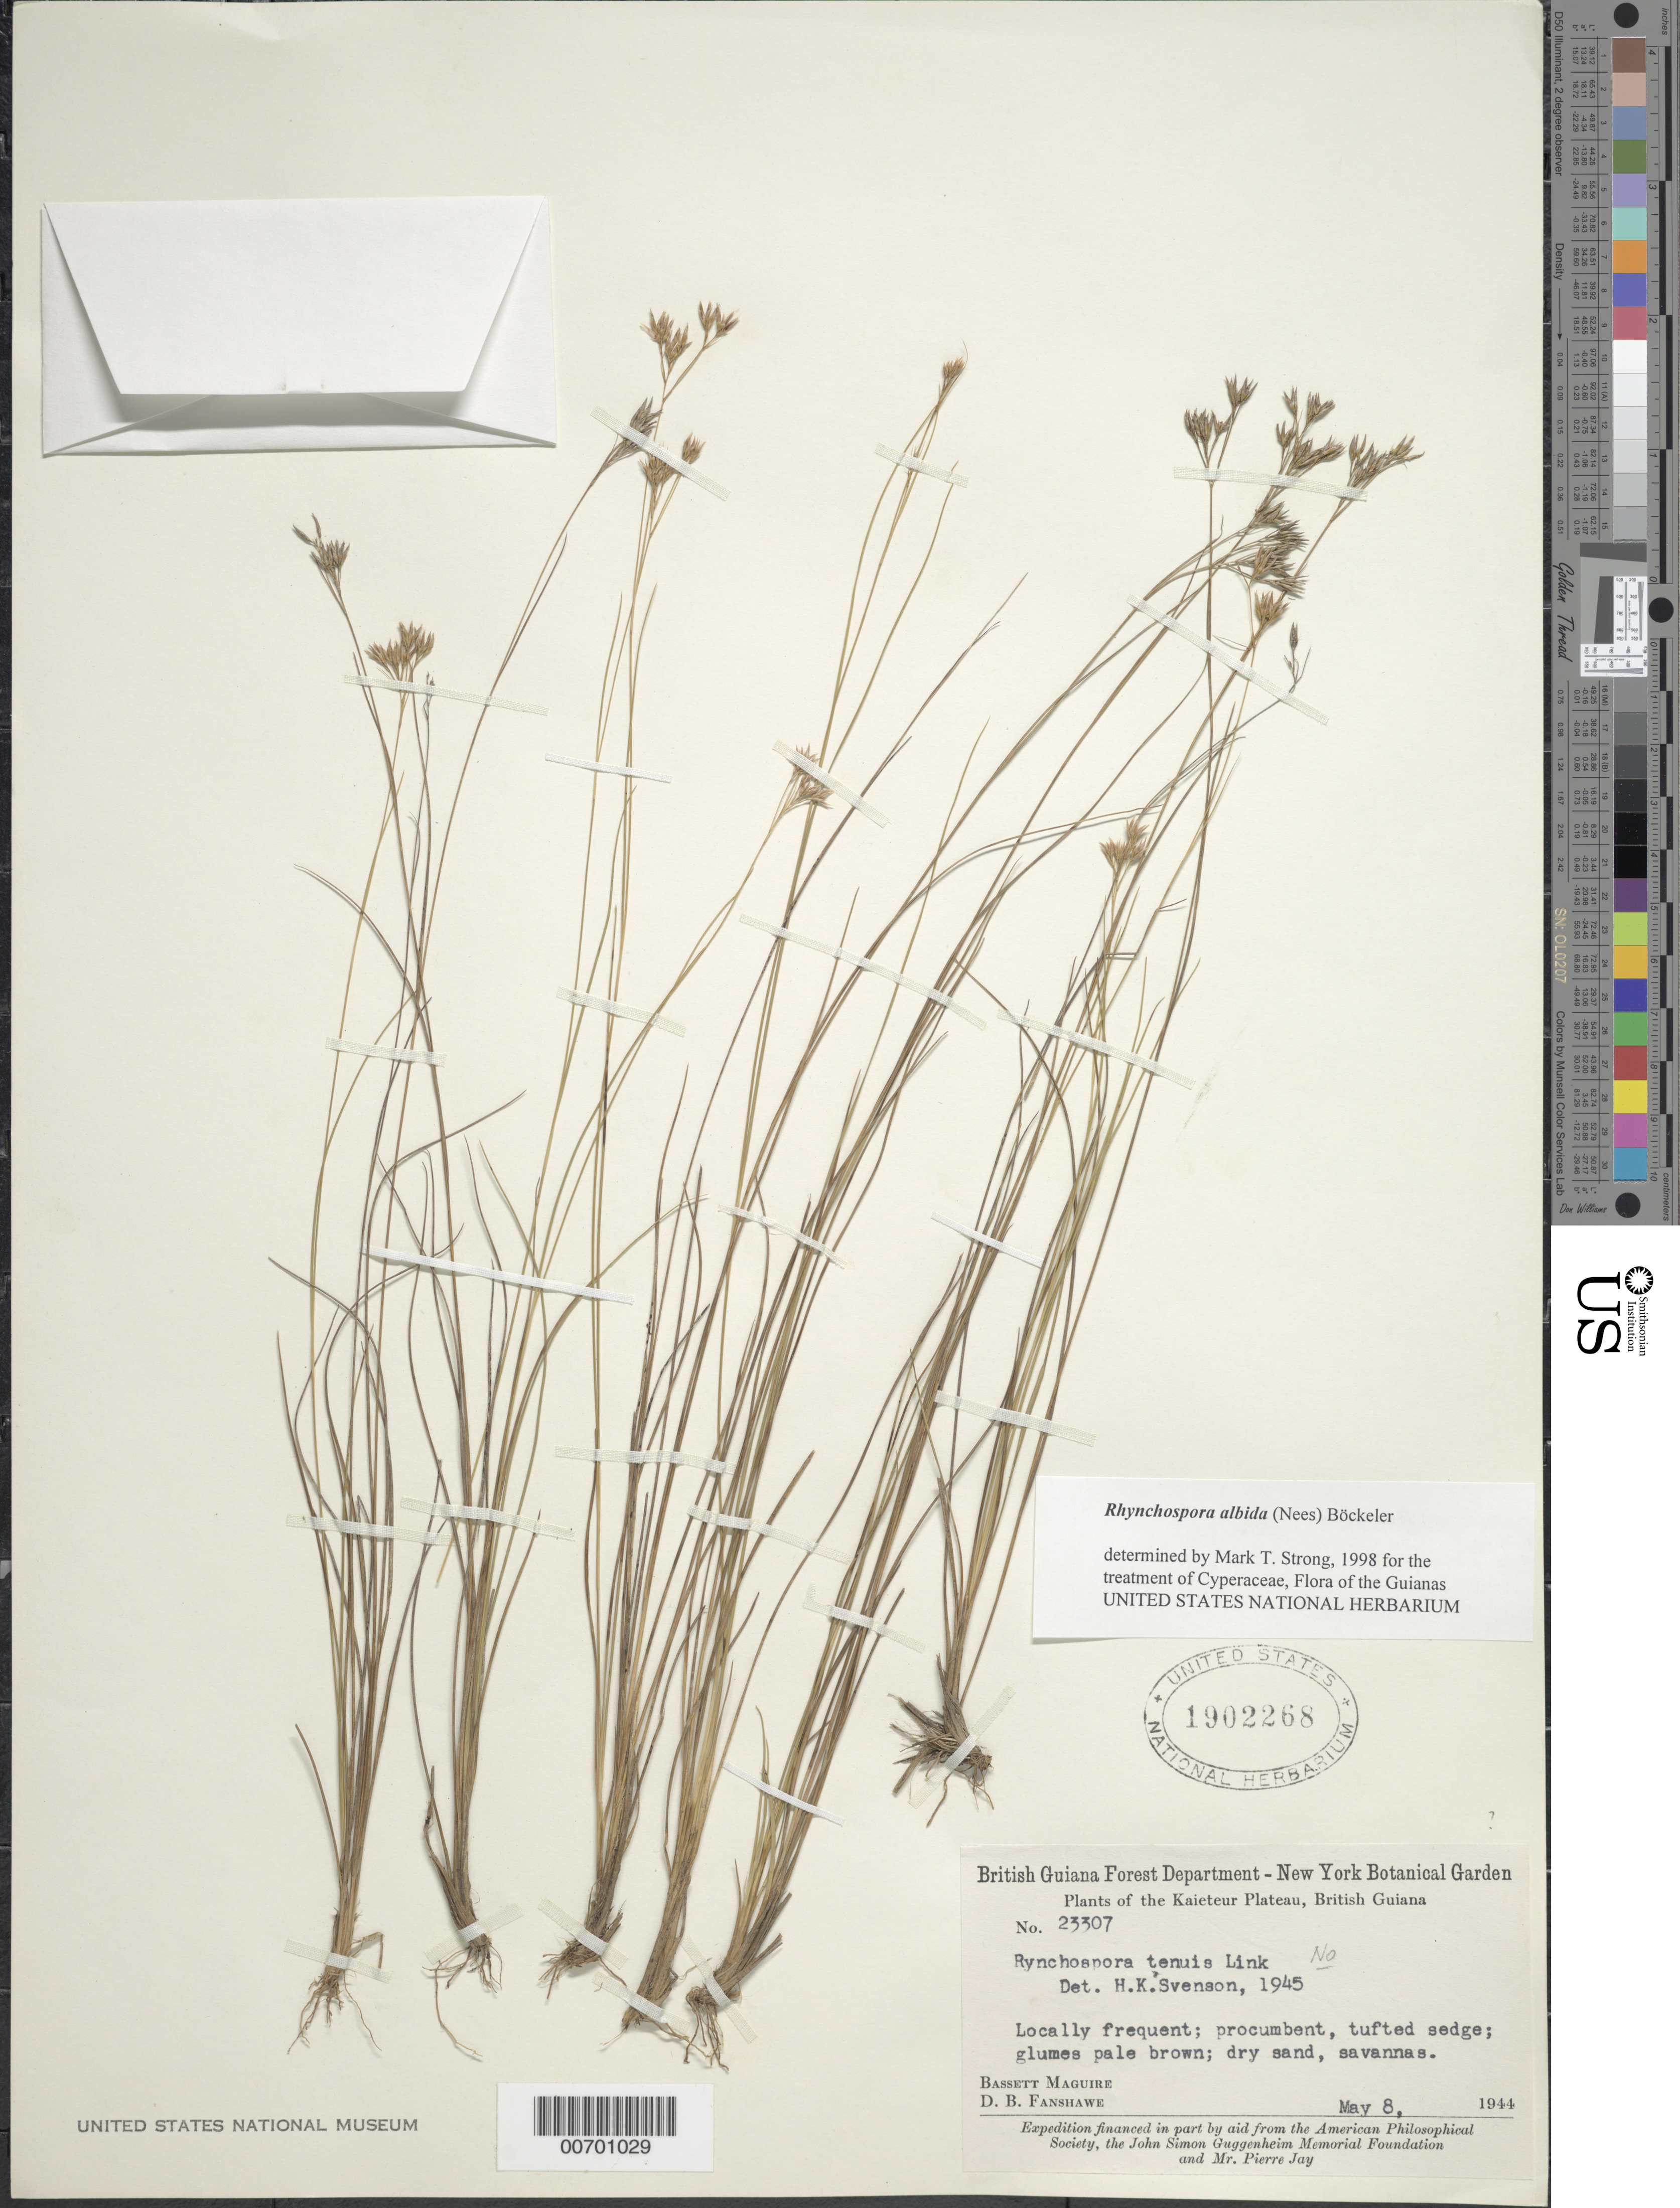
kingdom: Plantae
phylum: Tracheophyta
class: Liliopsida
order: Poales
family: Cyperaceae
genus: Rhynchospora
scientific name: Rhynchospora albida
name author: (Nees) Boeckeler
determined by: Strong, M. T., (US), Smithsonian Institution - National Museum of Natural History (UNITED STATES)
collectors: B. Maguire & D. B. Fanshawe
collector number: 23307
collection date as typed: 8-May-44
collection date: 1944-05-08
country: Guyana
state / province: Potaro-Siparuni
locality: Kaieteur Plateau, Potaro River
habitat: Dry sand, savannas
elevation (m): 427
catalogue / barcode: US 1902268